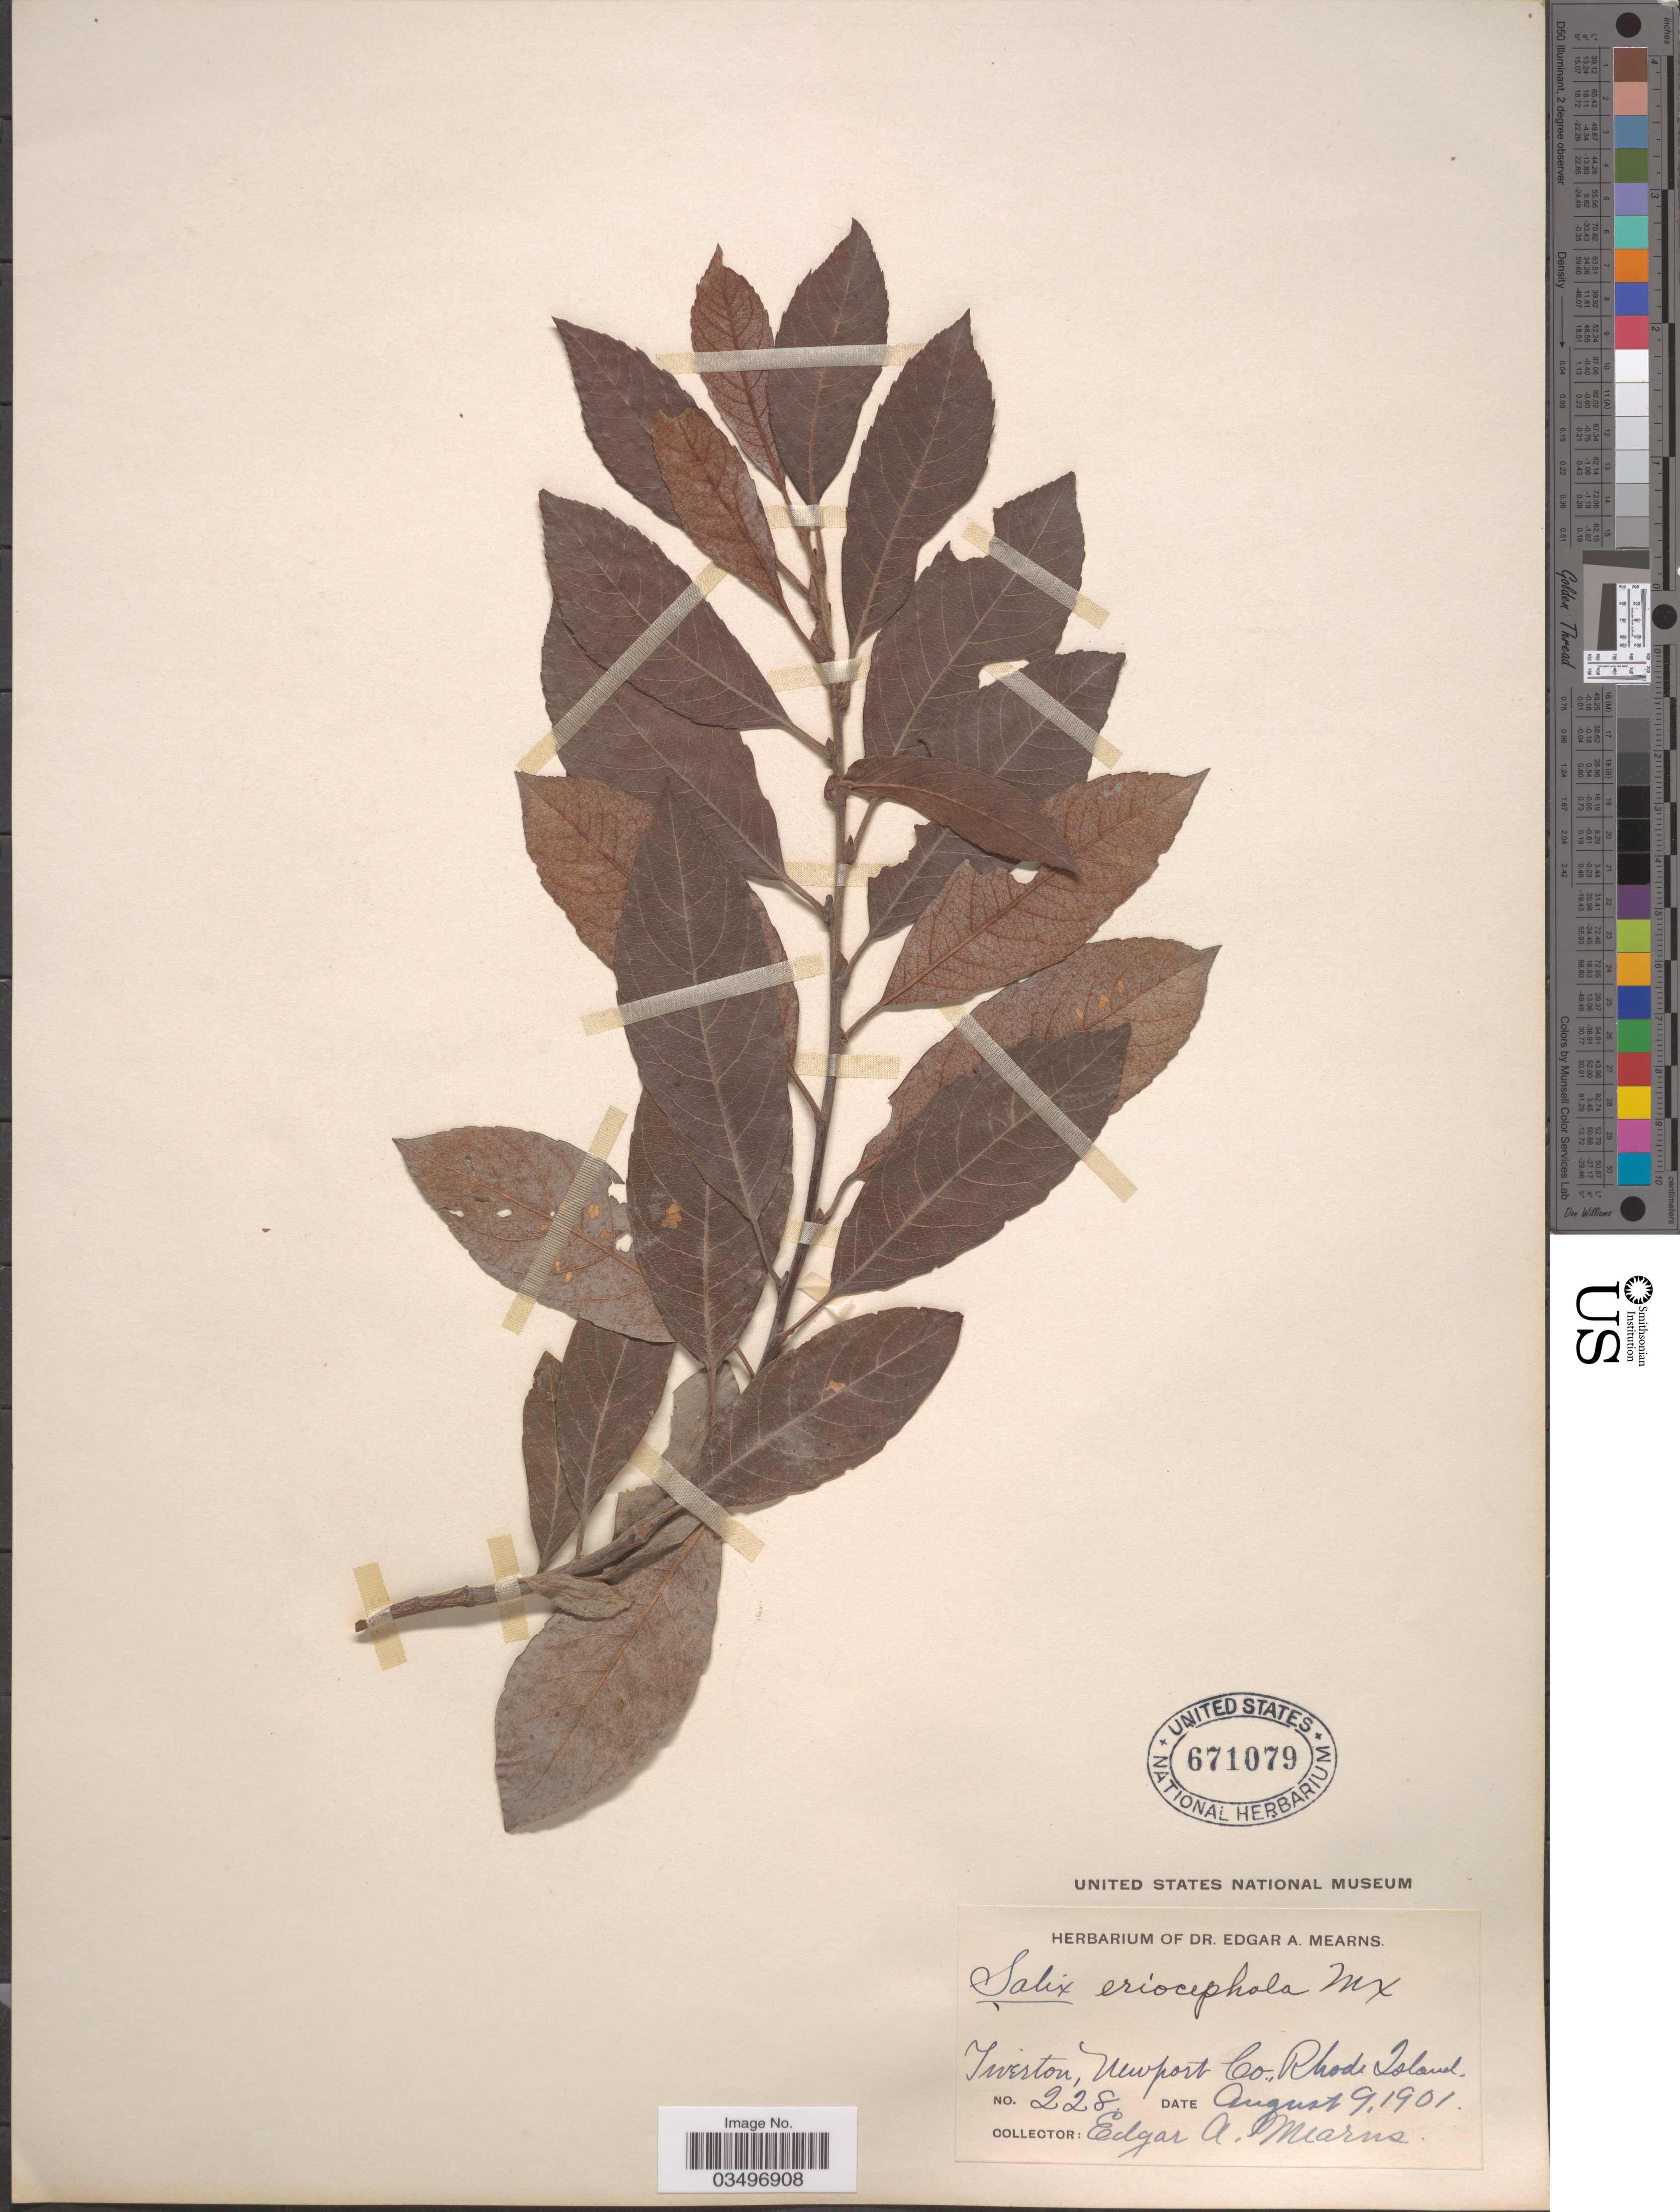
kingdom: Plantae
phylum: Tracheophyta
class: Magnoliopsida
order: Malpighiales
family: Salicaceae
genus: Salix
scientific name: Salix eriocephala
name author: Michx.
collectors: E. A. Mearns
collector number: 228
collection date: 1901-08-09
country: United States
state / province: Rhode Island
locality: Tiverton, Newport Co.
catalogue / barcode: US 671079